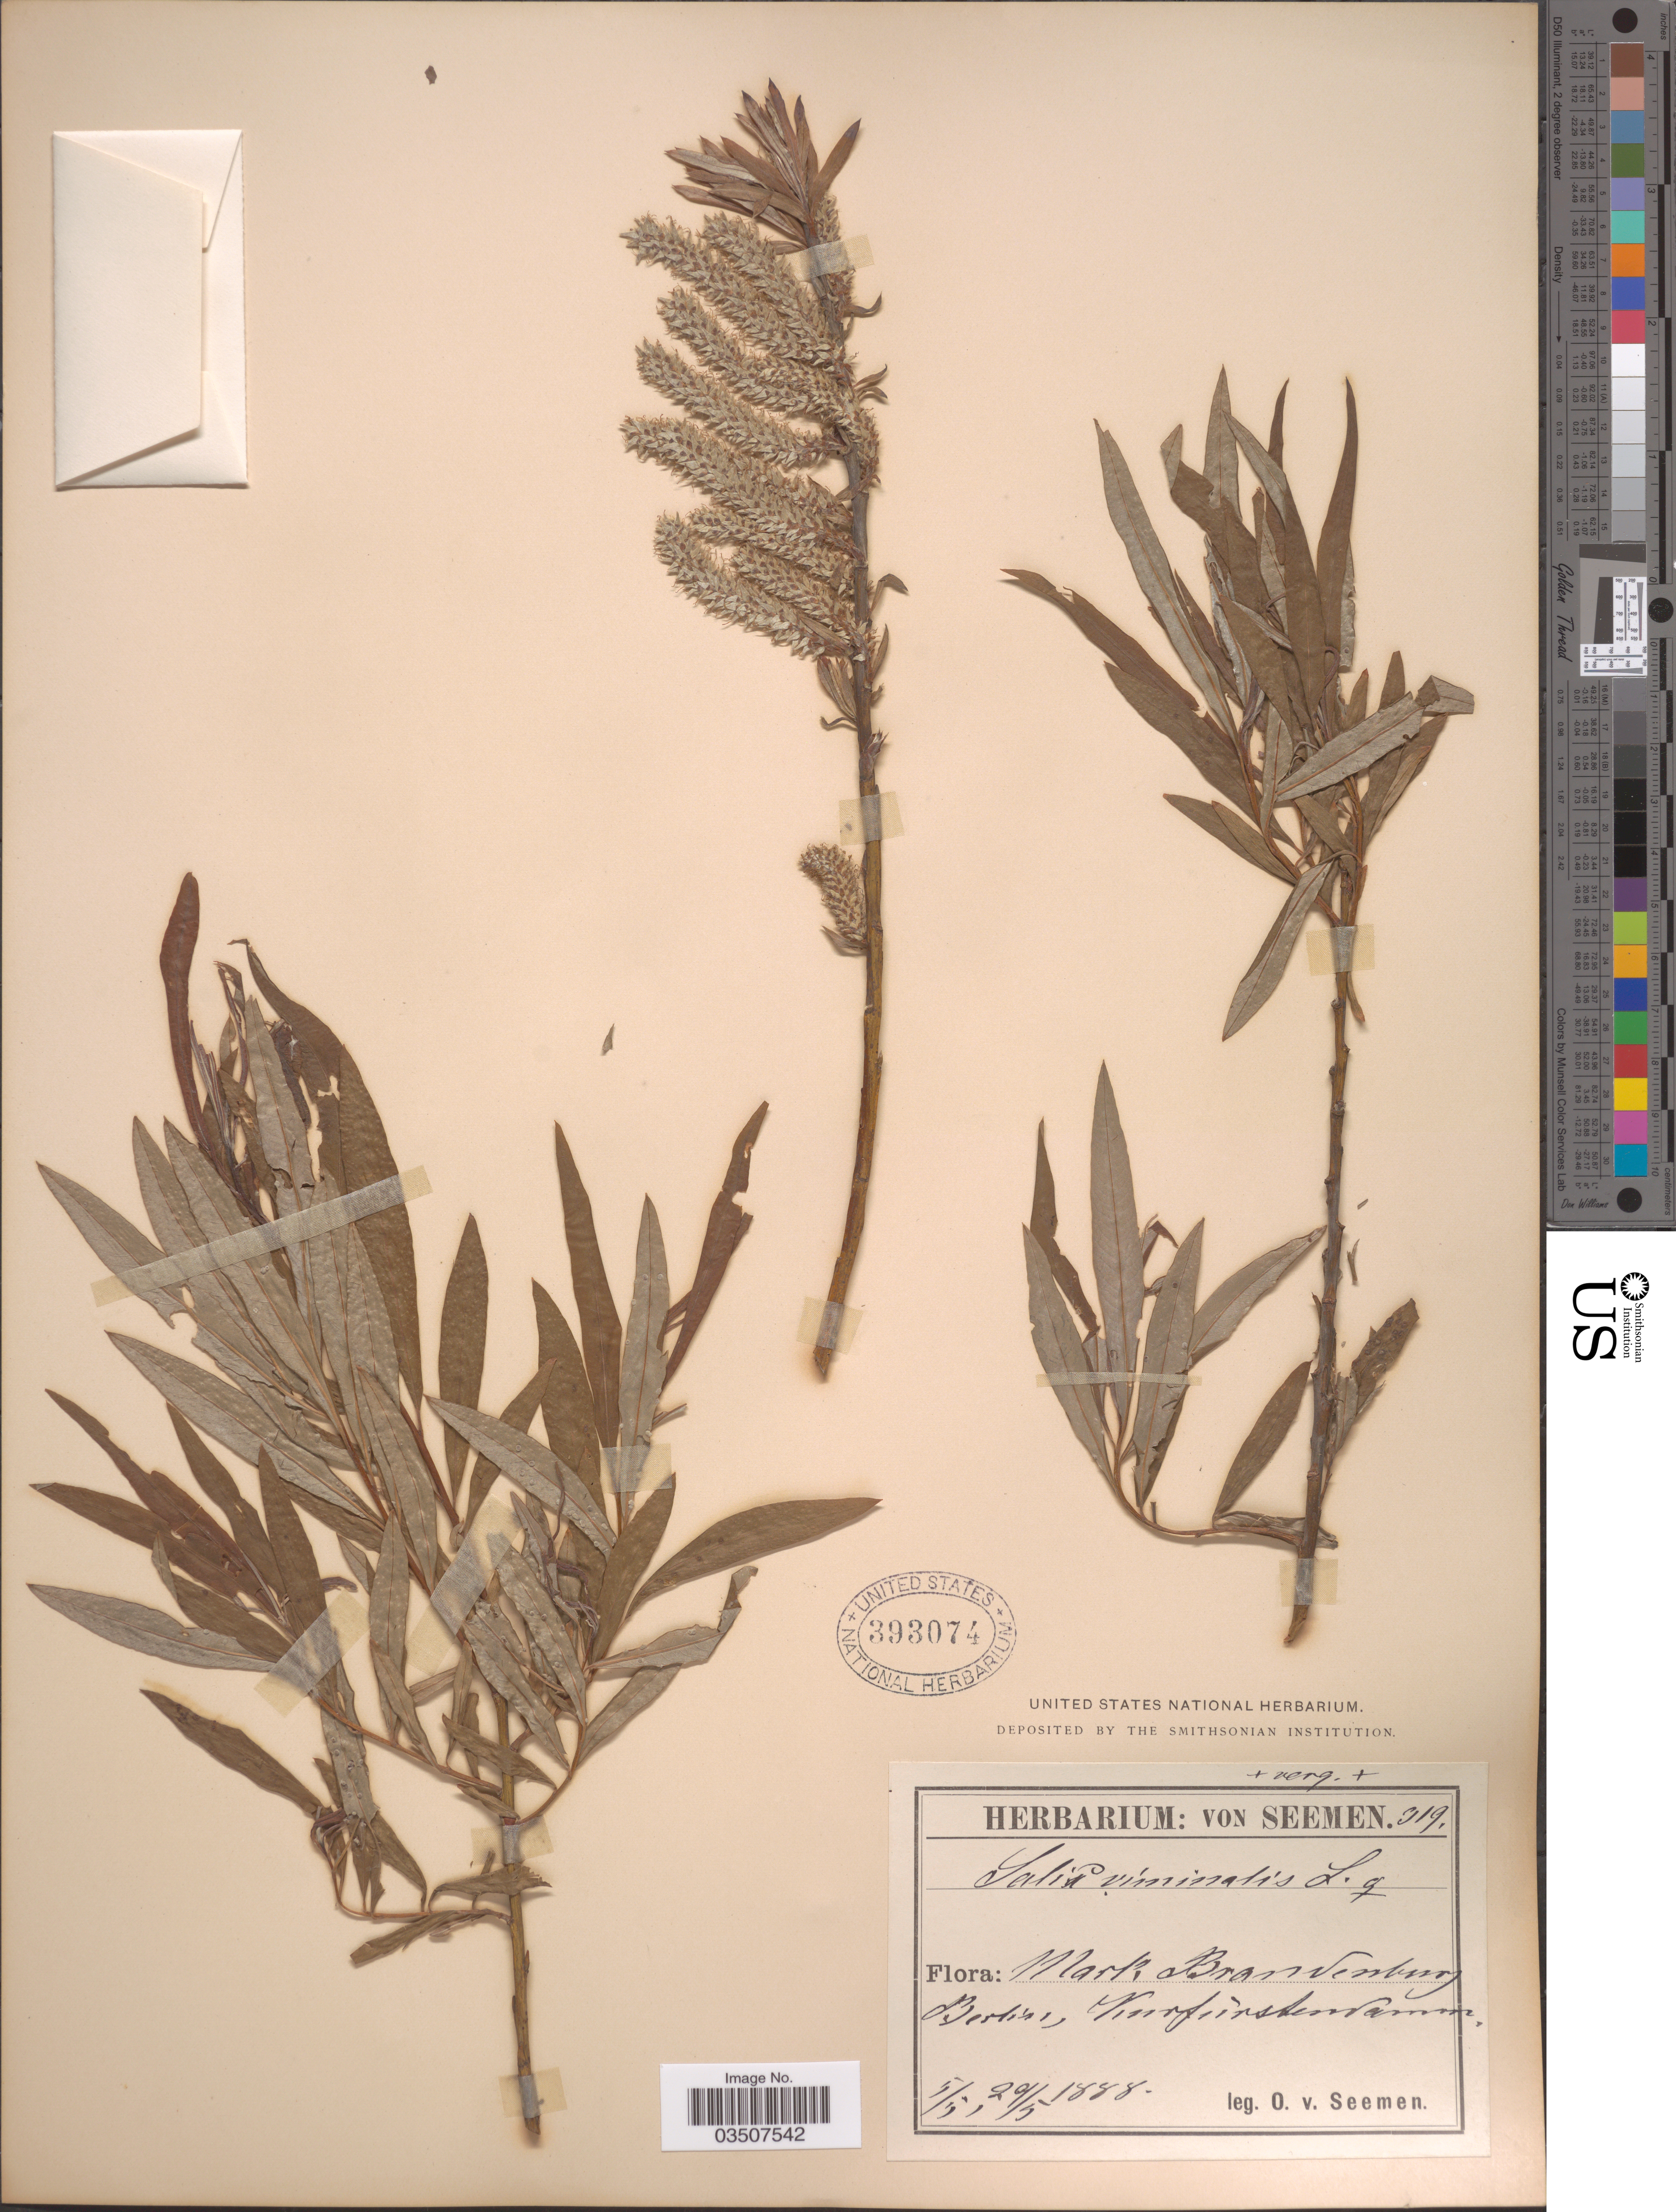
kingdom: Plantae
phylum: Tracheophyta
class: Magnoliopsida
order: Malpighiales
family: Salicaceae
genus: Salix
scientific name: Salix viminalis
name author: L.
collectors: K. O. von Seemen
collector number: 919*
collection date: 1888-05-05/1888-05-29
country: Germany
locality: Mark Brandenburg, Berlin, [illegible text].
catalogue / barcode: US 393074